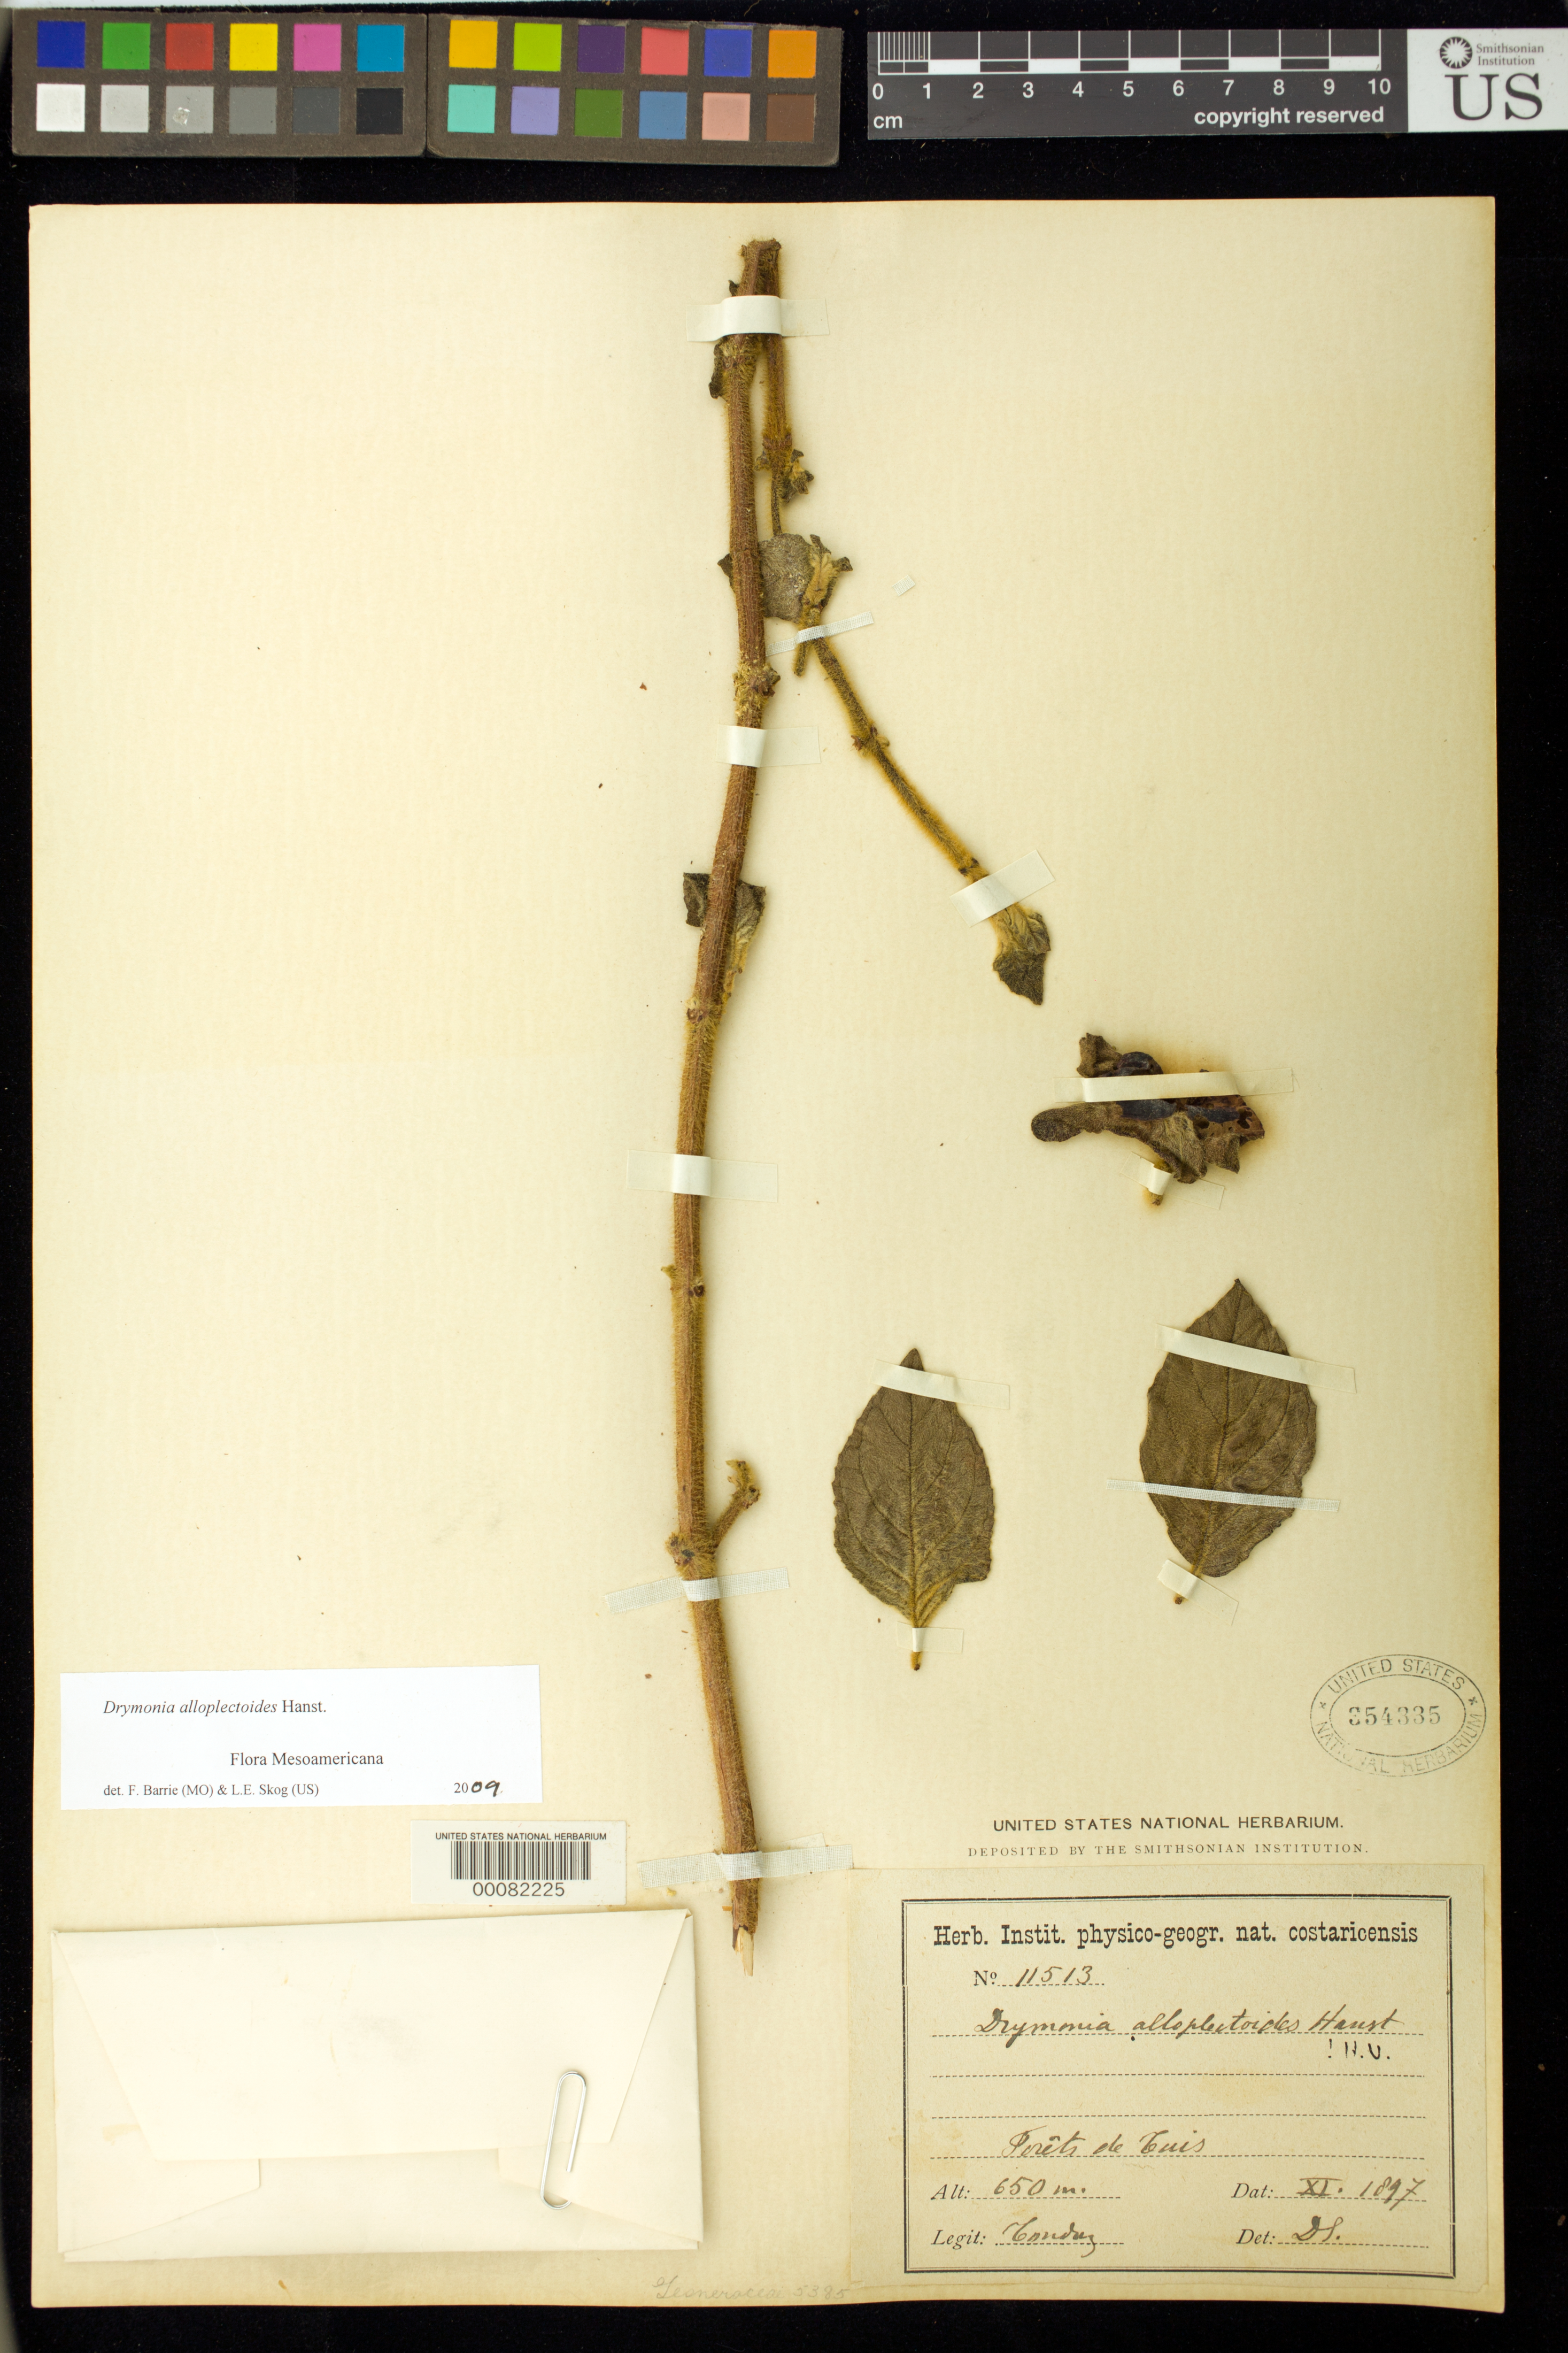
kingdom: Plantae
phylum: Tracheophyta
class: Magnoliopsida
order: Lamiales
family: Gesneriaceae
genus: Drymonia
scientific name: Drymonia alloplectoides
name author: Hanst.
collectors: A. Tonduz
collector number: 11513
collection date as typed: Nov 1897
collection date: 1897-11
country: Costa Rica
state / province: Cartago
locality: Forests of Tuis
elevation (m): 650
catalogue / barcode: US 354335